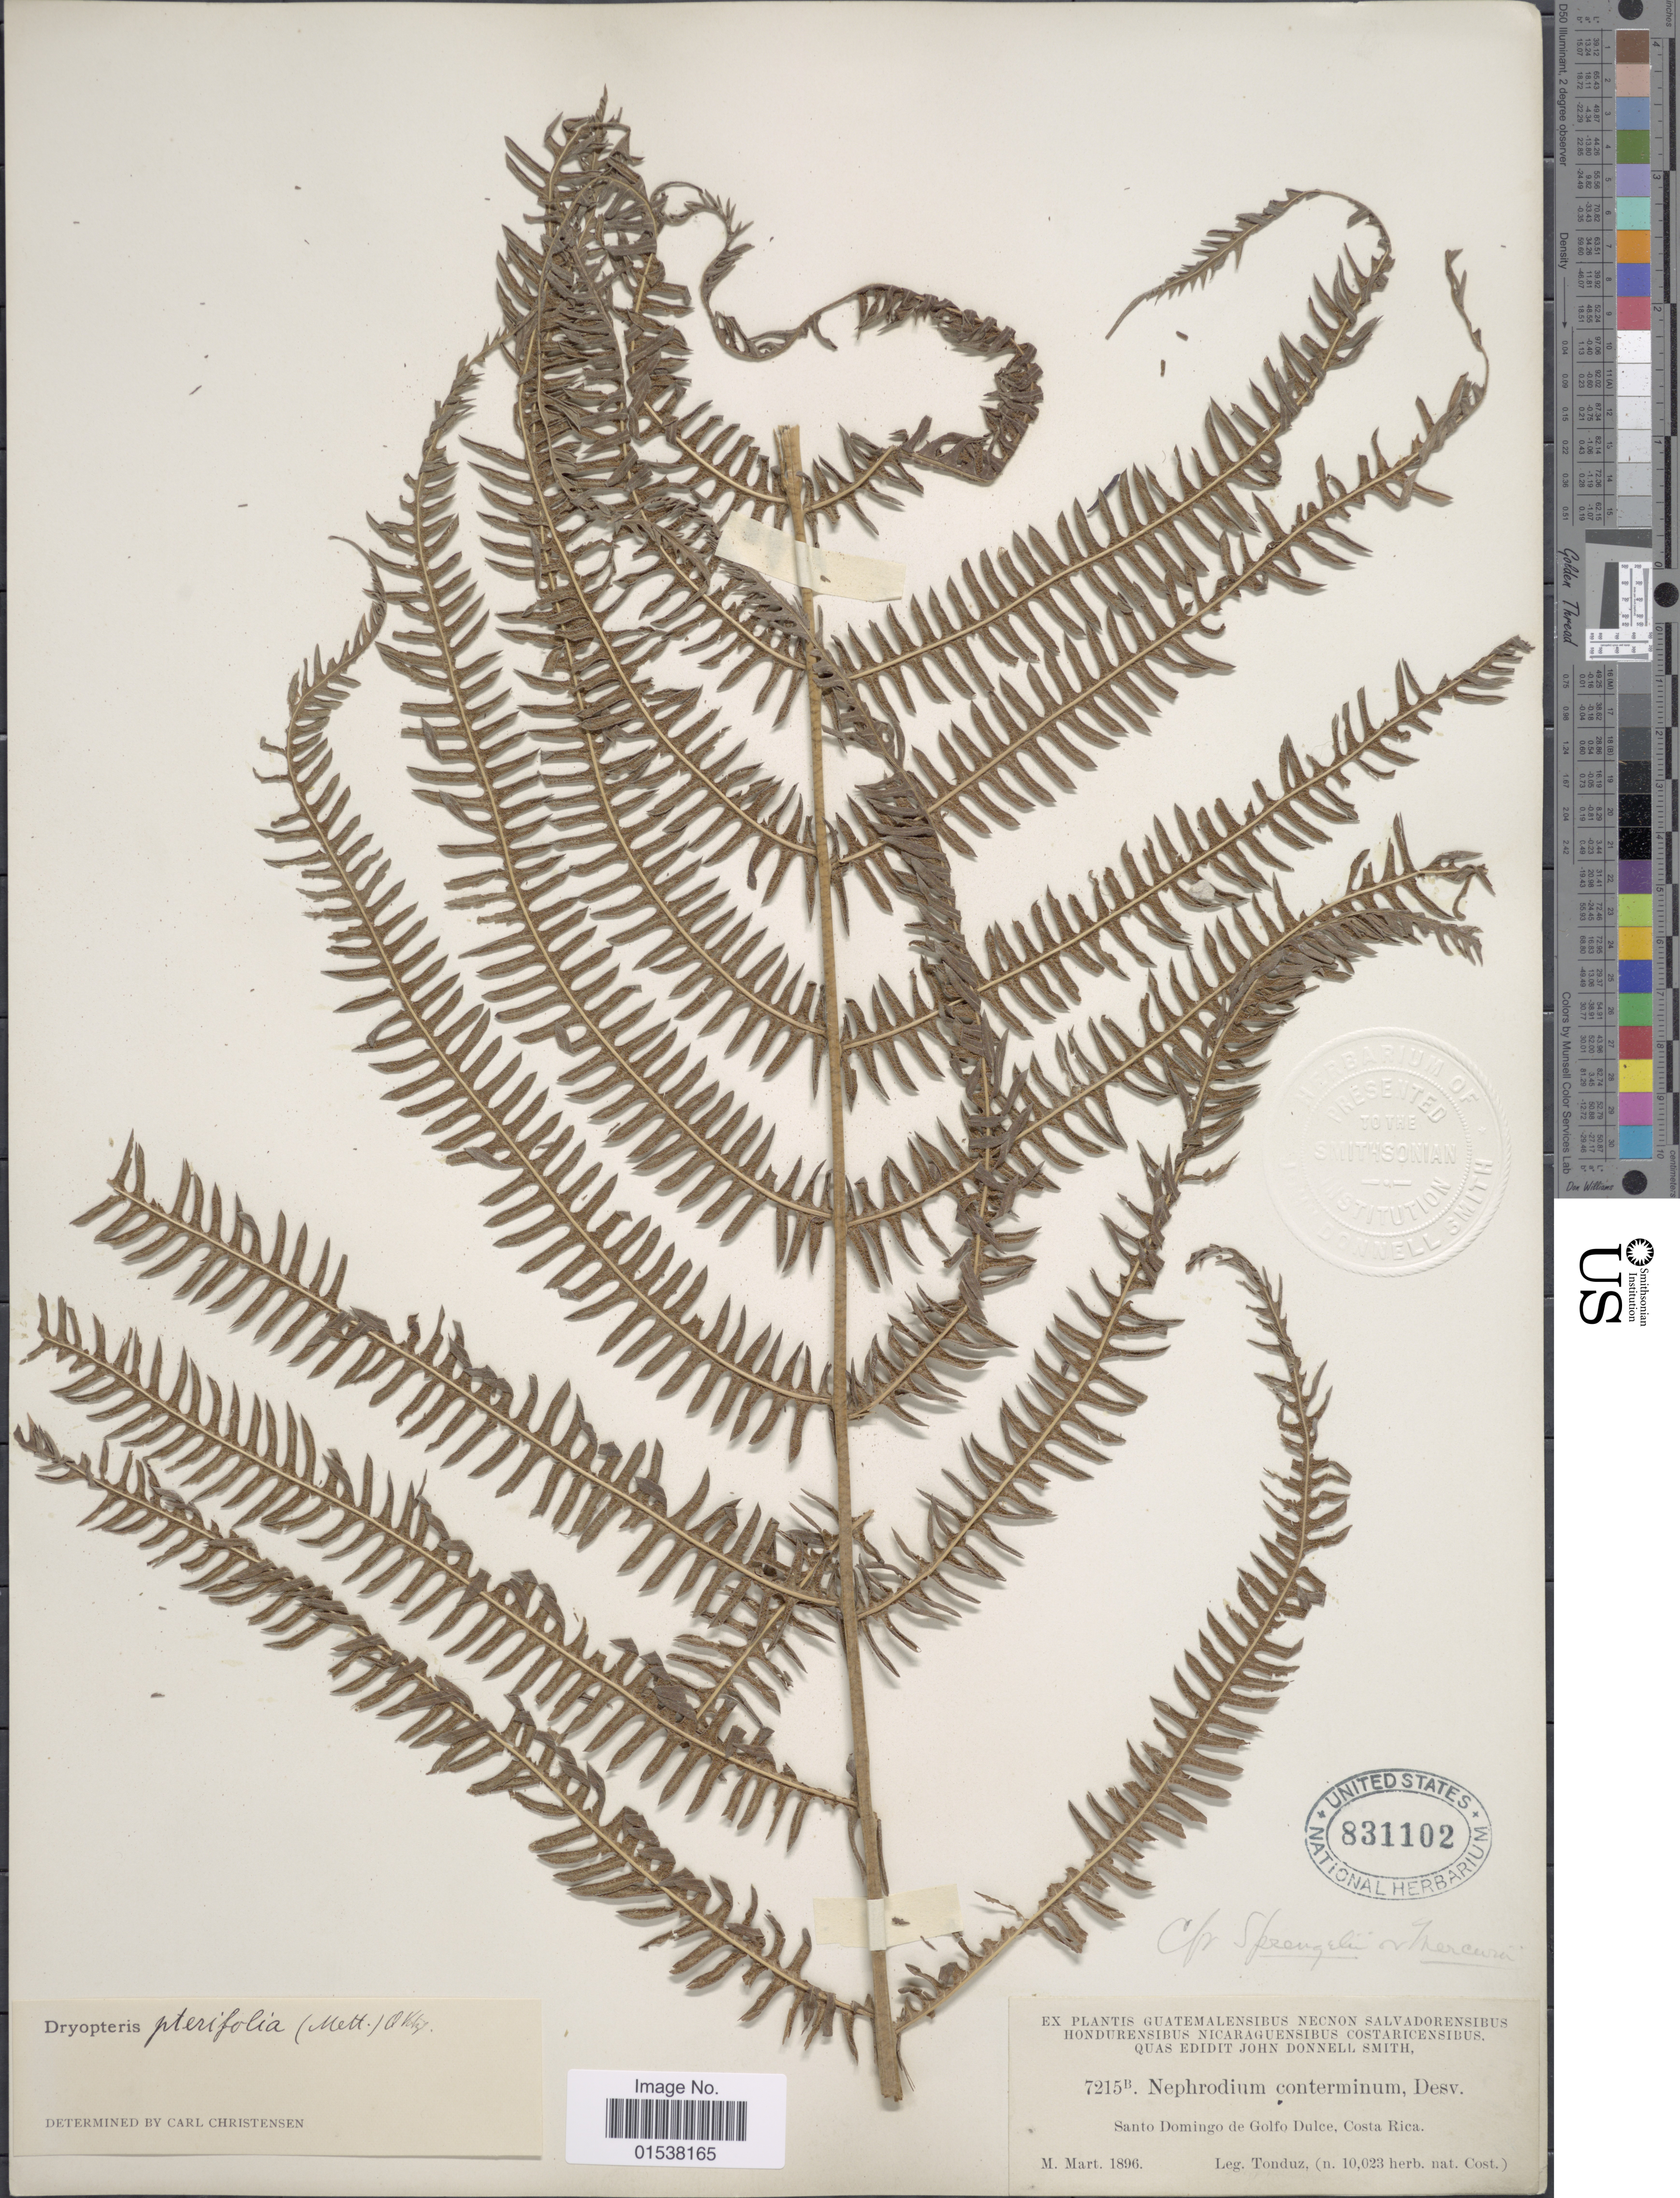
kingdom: Plantae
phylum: Tracheophyta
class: Polypodiopsida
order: Polypodiales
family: Thelypteridaceae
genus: Amauropelta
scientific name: Amauropelta balbisii (Spreng.) comb. nov., ined. 2015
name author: (Spreng.)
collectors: A. Tonduz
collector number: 10023/7215B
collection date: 1896-03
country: Costa Rica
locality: Santo Domingo de Golfo Dulce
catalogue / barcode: US 831102